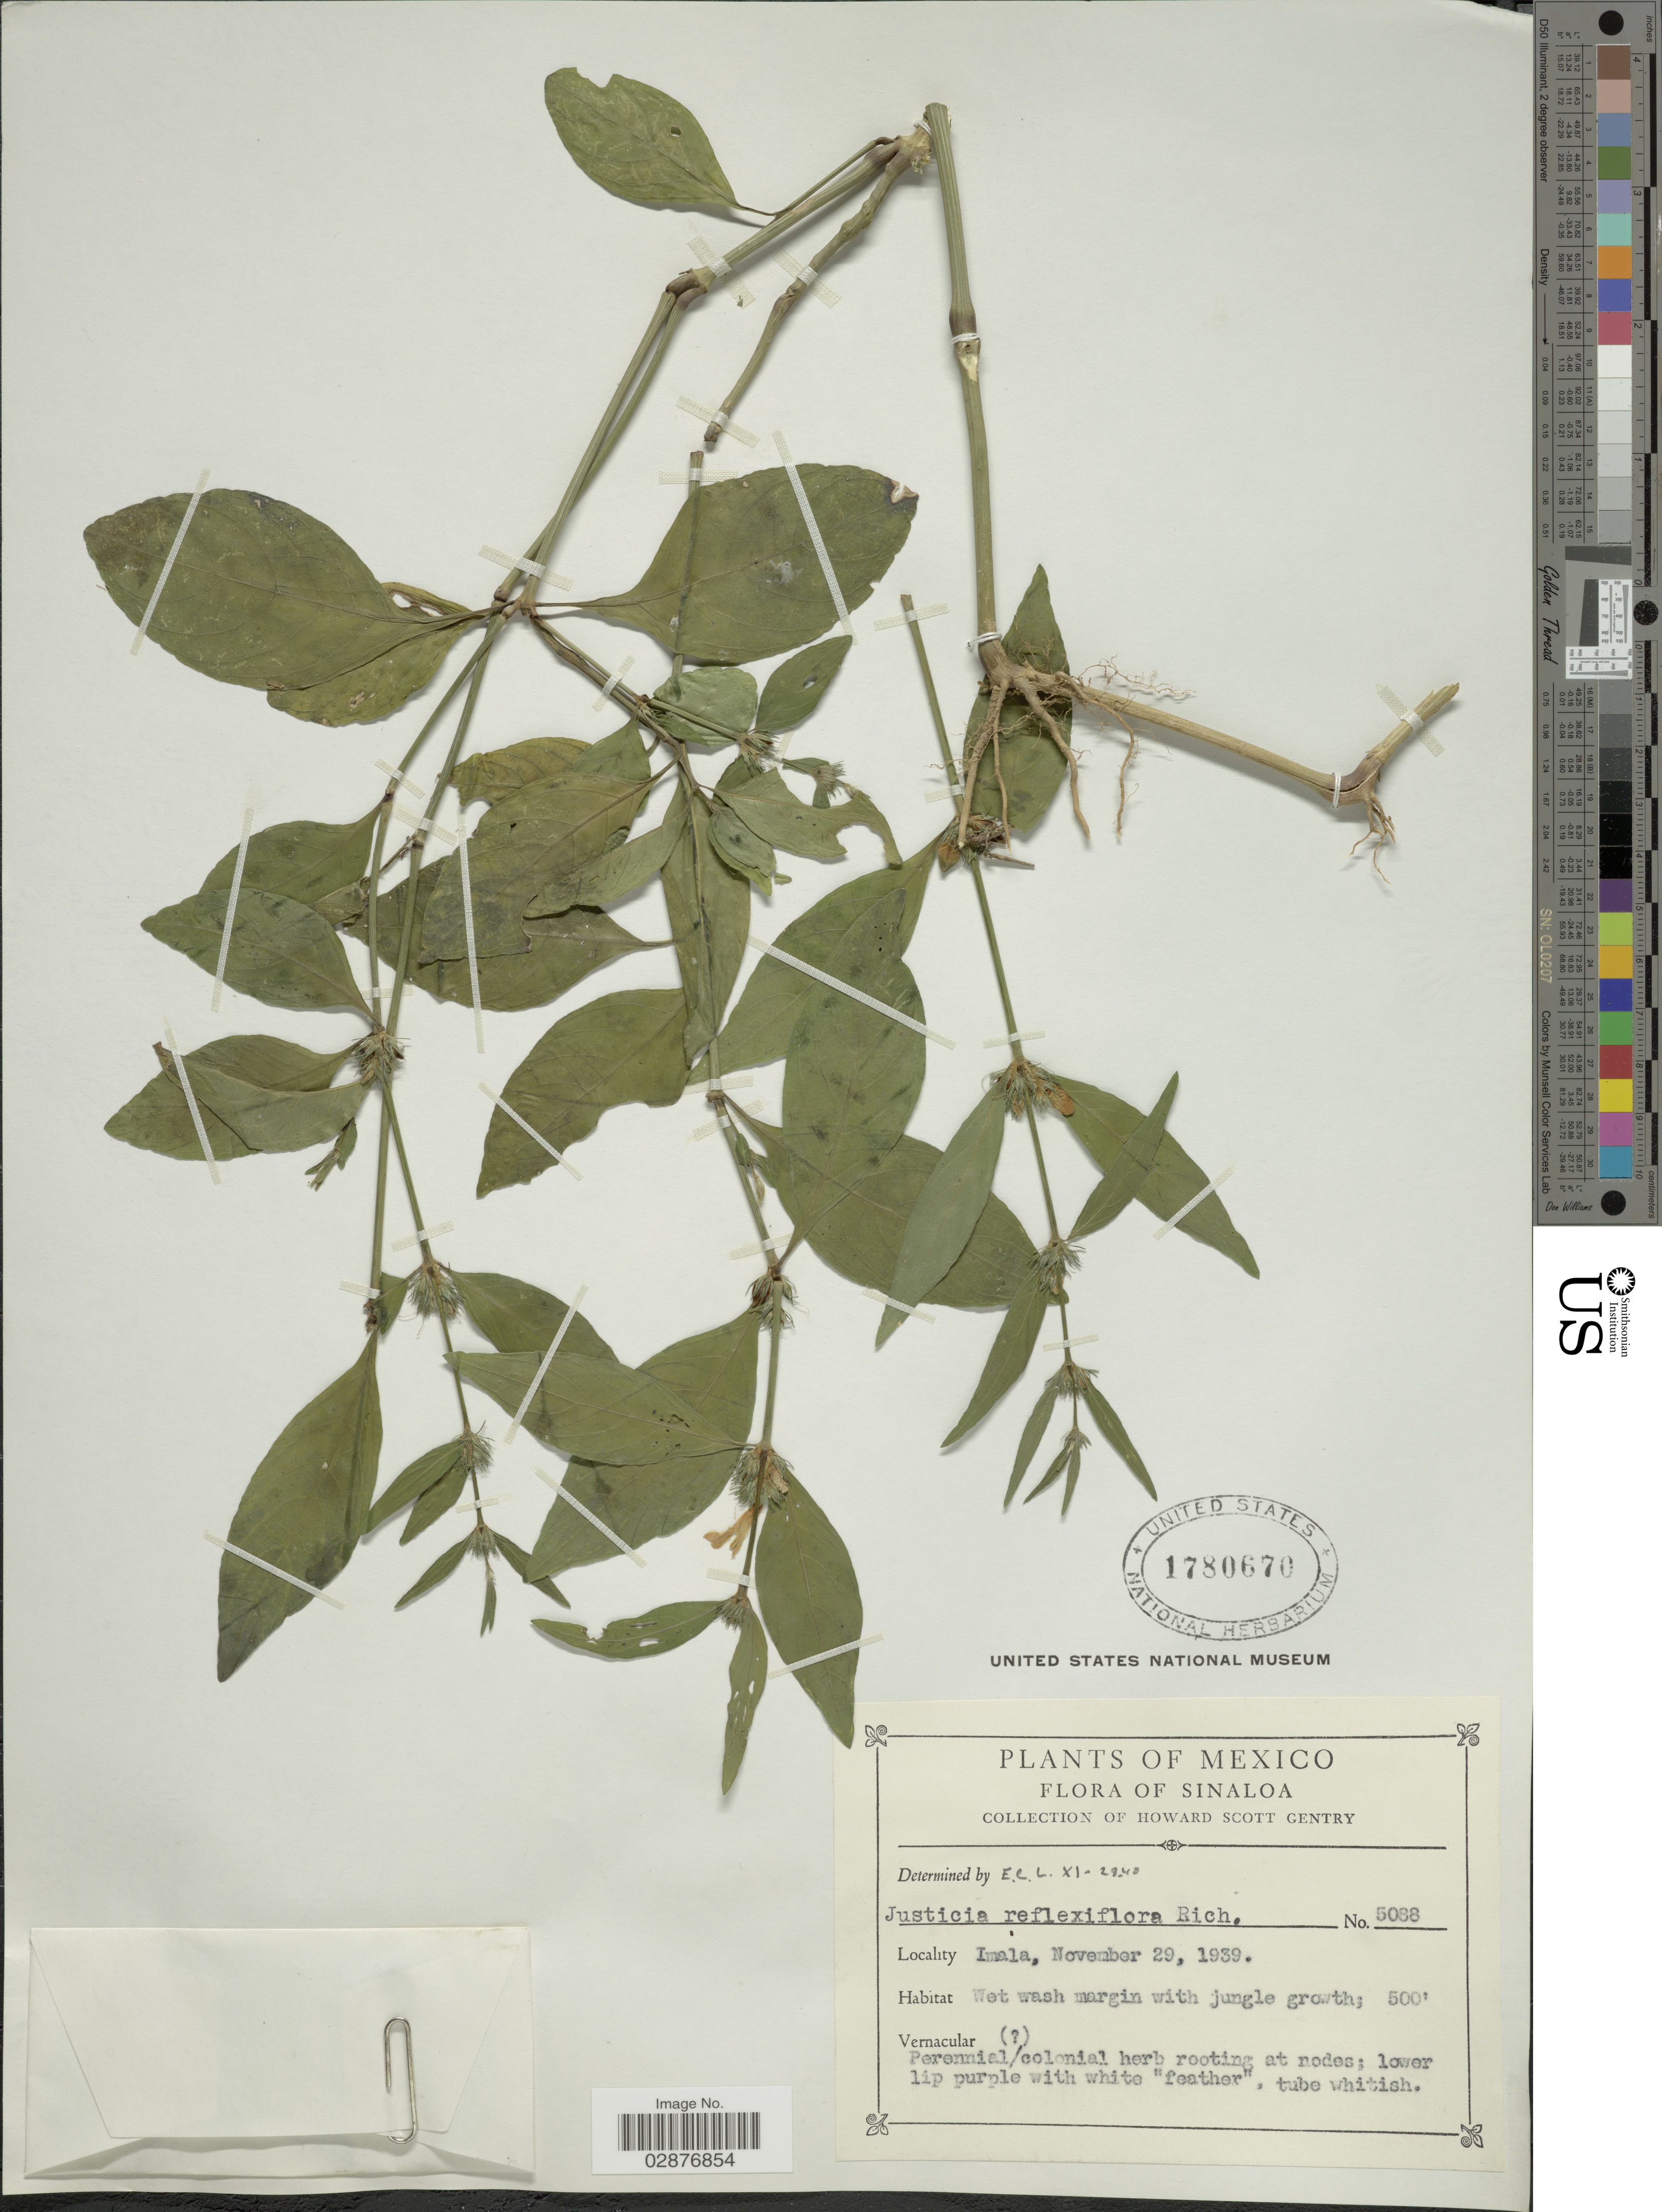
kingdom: Plantae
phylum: Tracheophyta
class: Magnoliopsida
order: Lamiales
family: Acanthaceae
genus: Justicia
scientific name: Justicia periplocifolia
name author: Jacq.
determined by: Fisher, Amanda, (LOB), California State University, Long Beach (UNITED STATES)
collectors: H. S. Gentry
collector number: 5088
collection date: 1939-11-29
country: Mexico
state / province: Sinaloa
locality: Imala.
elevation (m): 152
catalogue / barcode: US 1780670